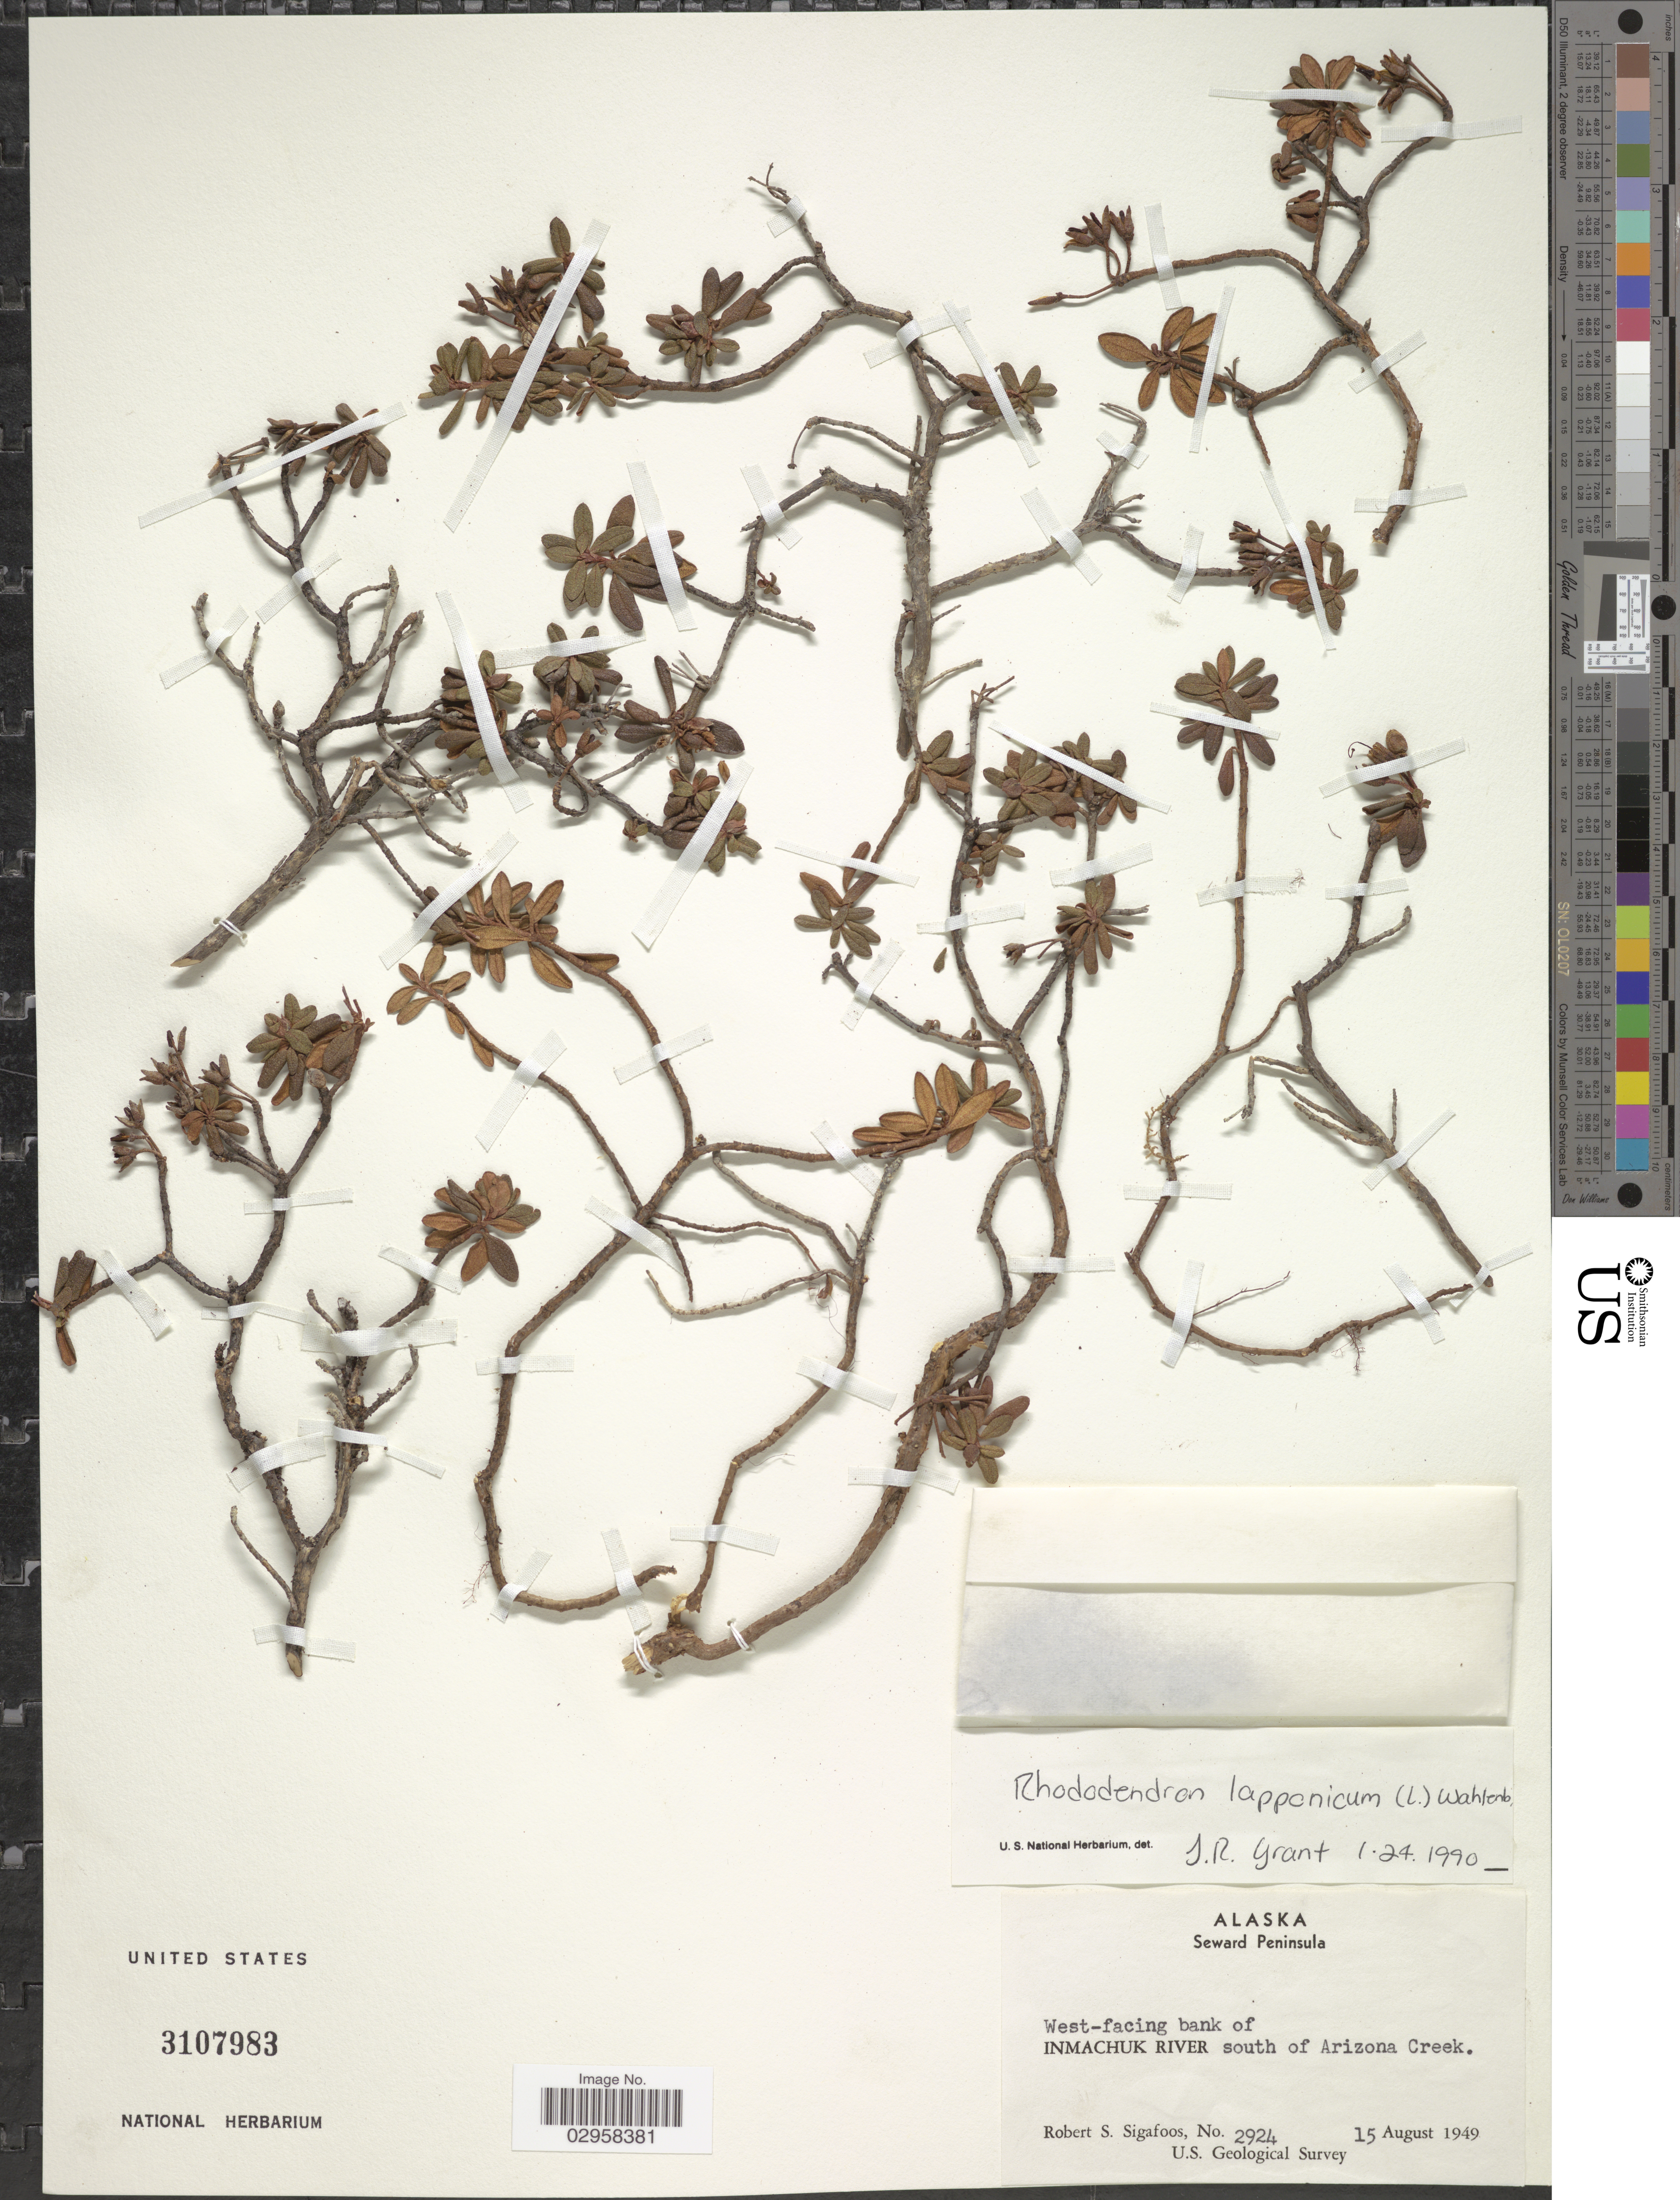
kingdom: Plantae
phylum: Tracheophyta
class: Magnoliopsida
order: Ericales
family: Ericaceae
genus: Rhododendron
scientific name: Rhododendron lapponicum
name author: (L.) Wahlenb.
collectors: R. Sigafoos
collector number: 2924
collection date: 1949-08-15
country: United States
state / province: Alaska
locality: Seward Peninsula. West-facing bank of Inmachuk River south of Arizona Creek.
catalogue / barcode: US 3107983